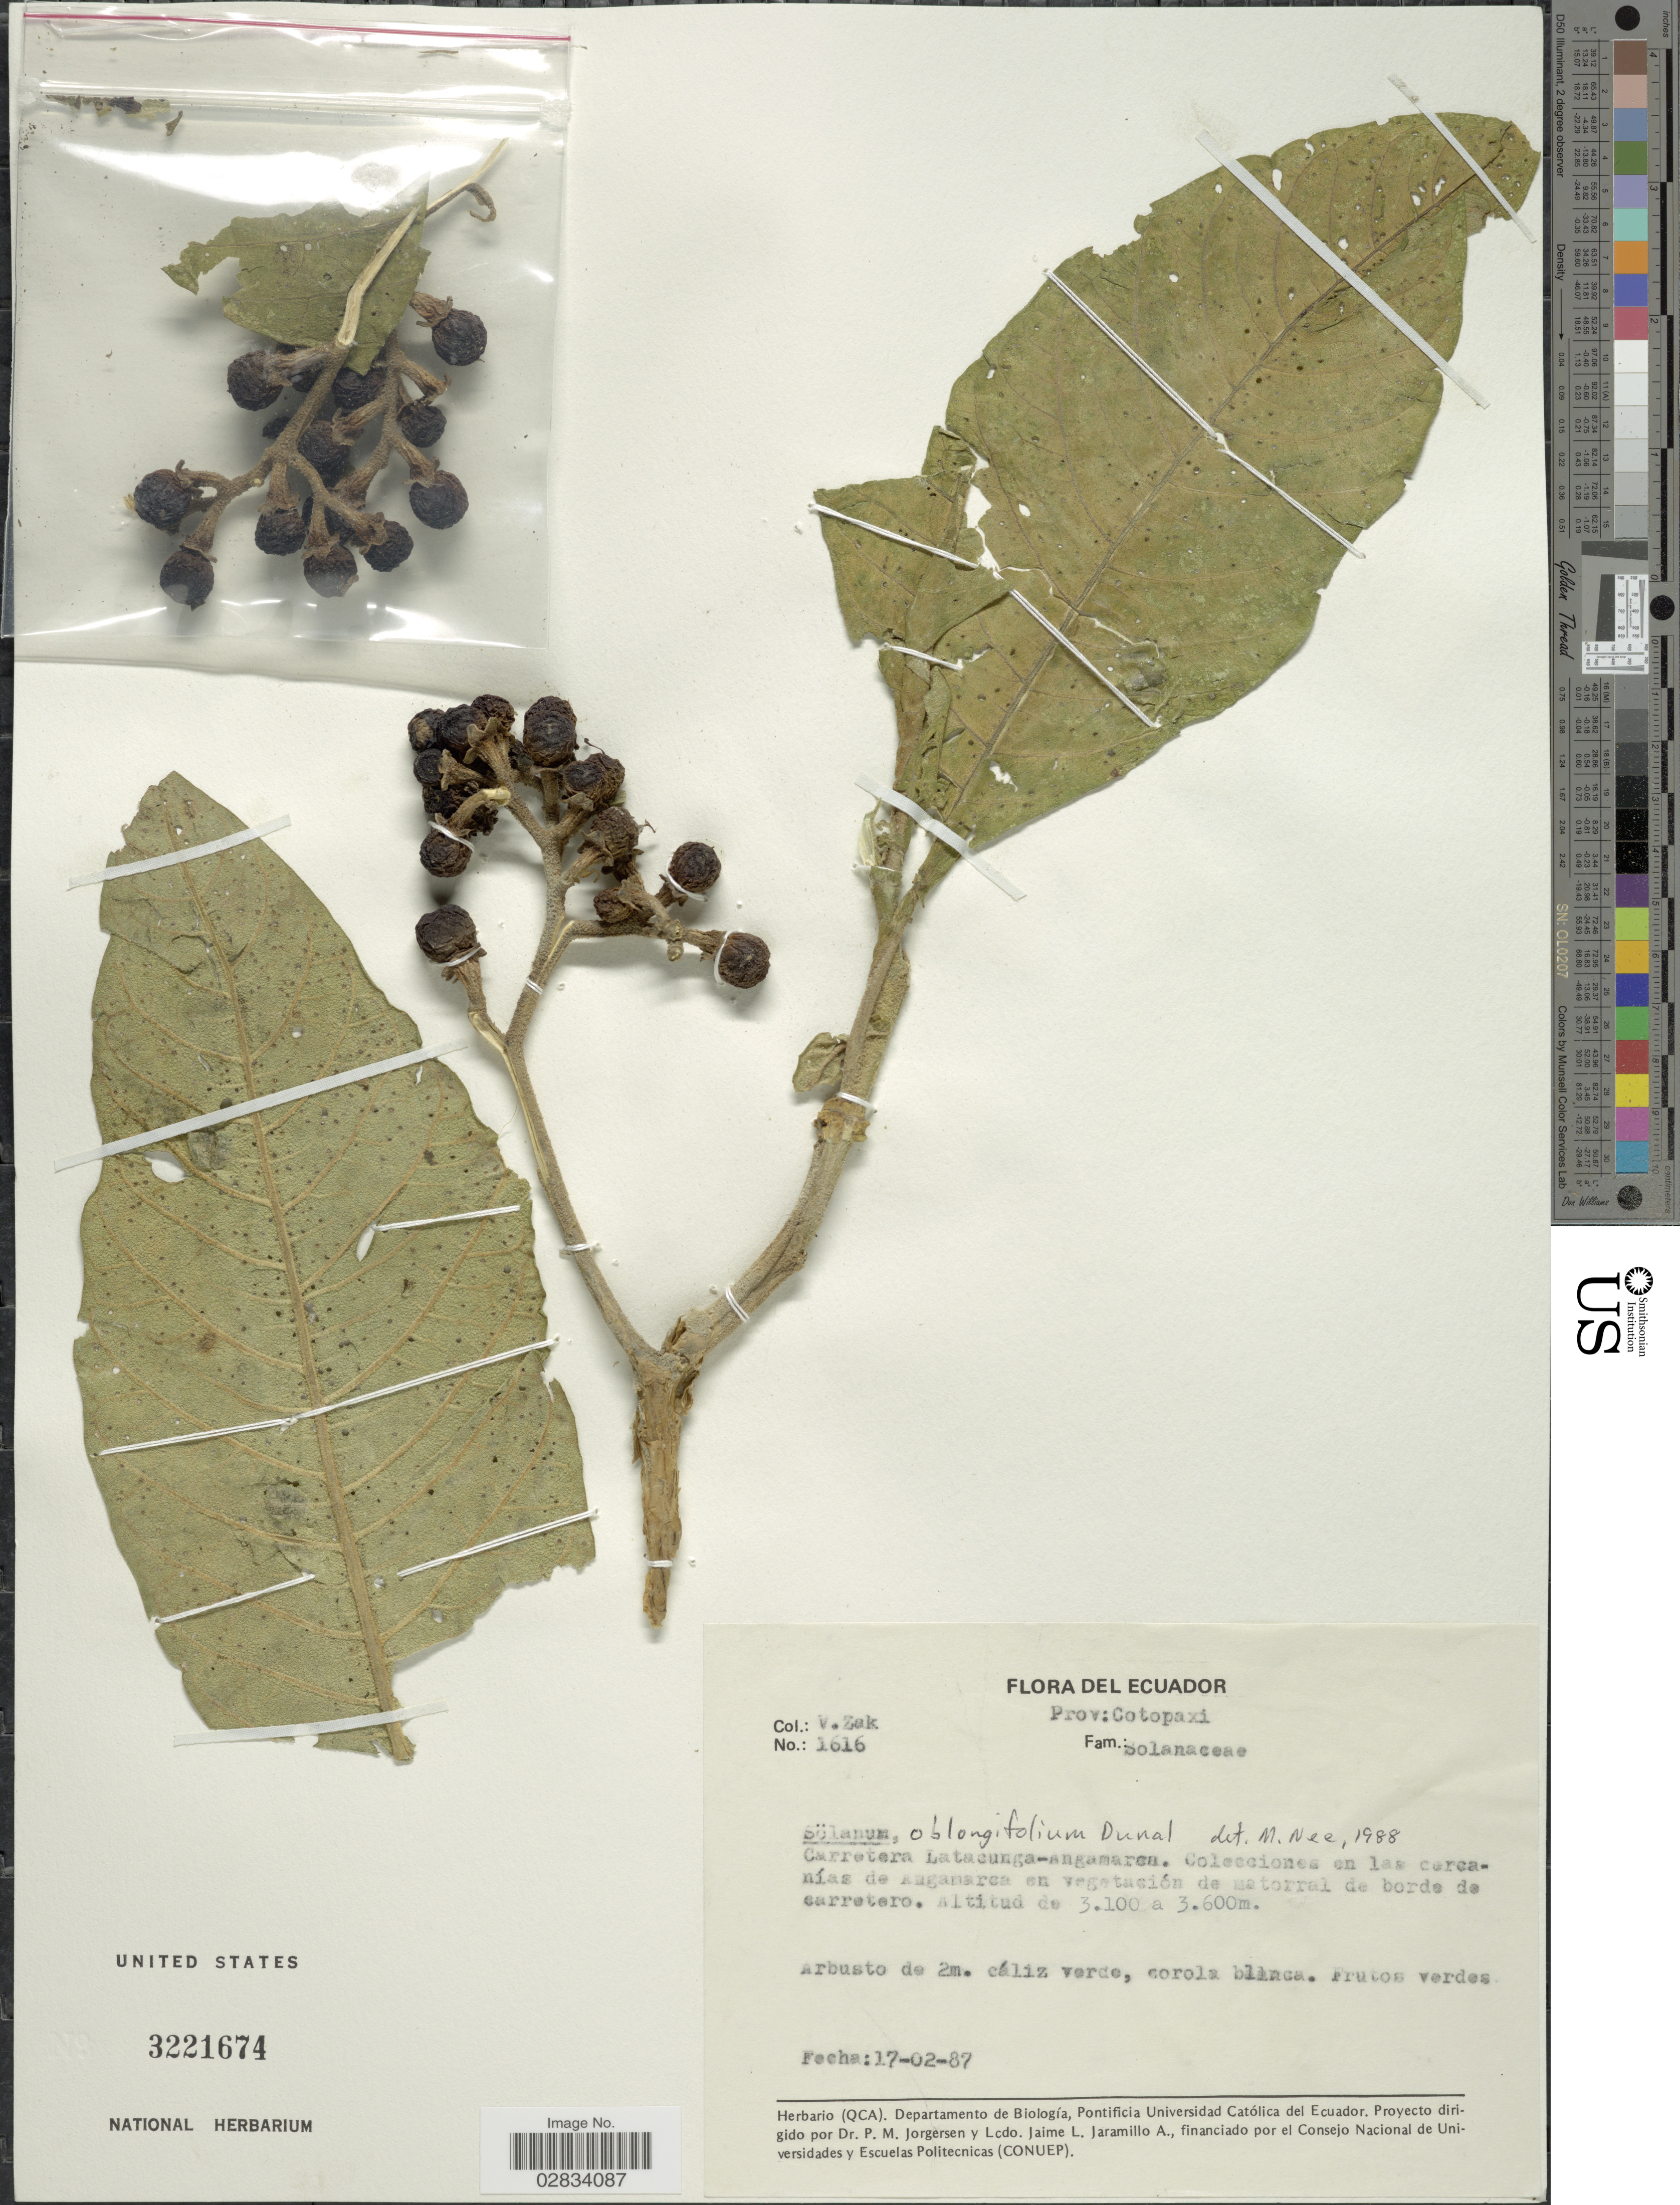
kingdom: Plantae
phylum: Tracheophyta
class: Magnoliopsida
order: Solanales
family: Solanaceae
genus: Solanum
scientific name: Solanum oblongifolium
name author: Duval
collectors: V. Zak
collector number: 1616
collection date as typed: Transcribed d/m/y: 17/2/87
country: Ecuador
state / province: Cotopaxi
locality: Carretera Latacunga-Angamarca, en las cercanías de Angamarca en vegetación da matorral de borde de carretero.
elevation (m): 3100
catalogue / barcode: US 3221674